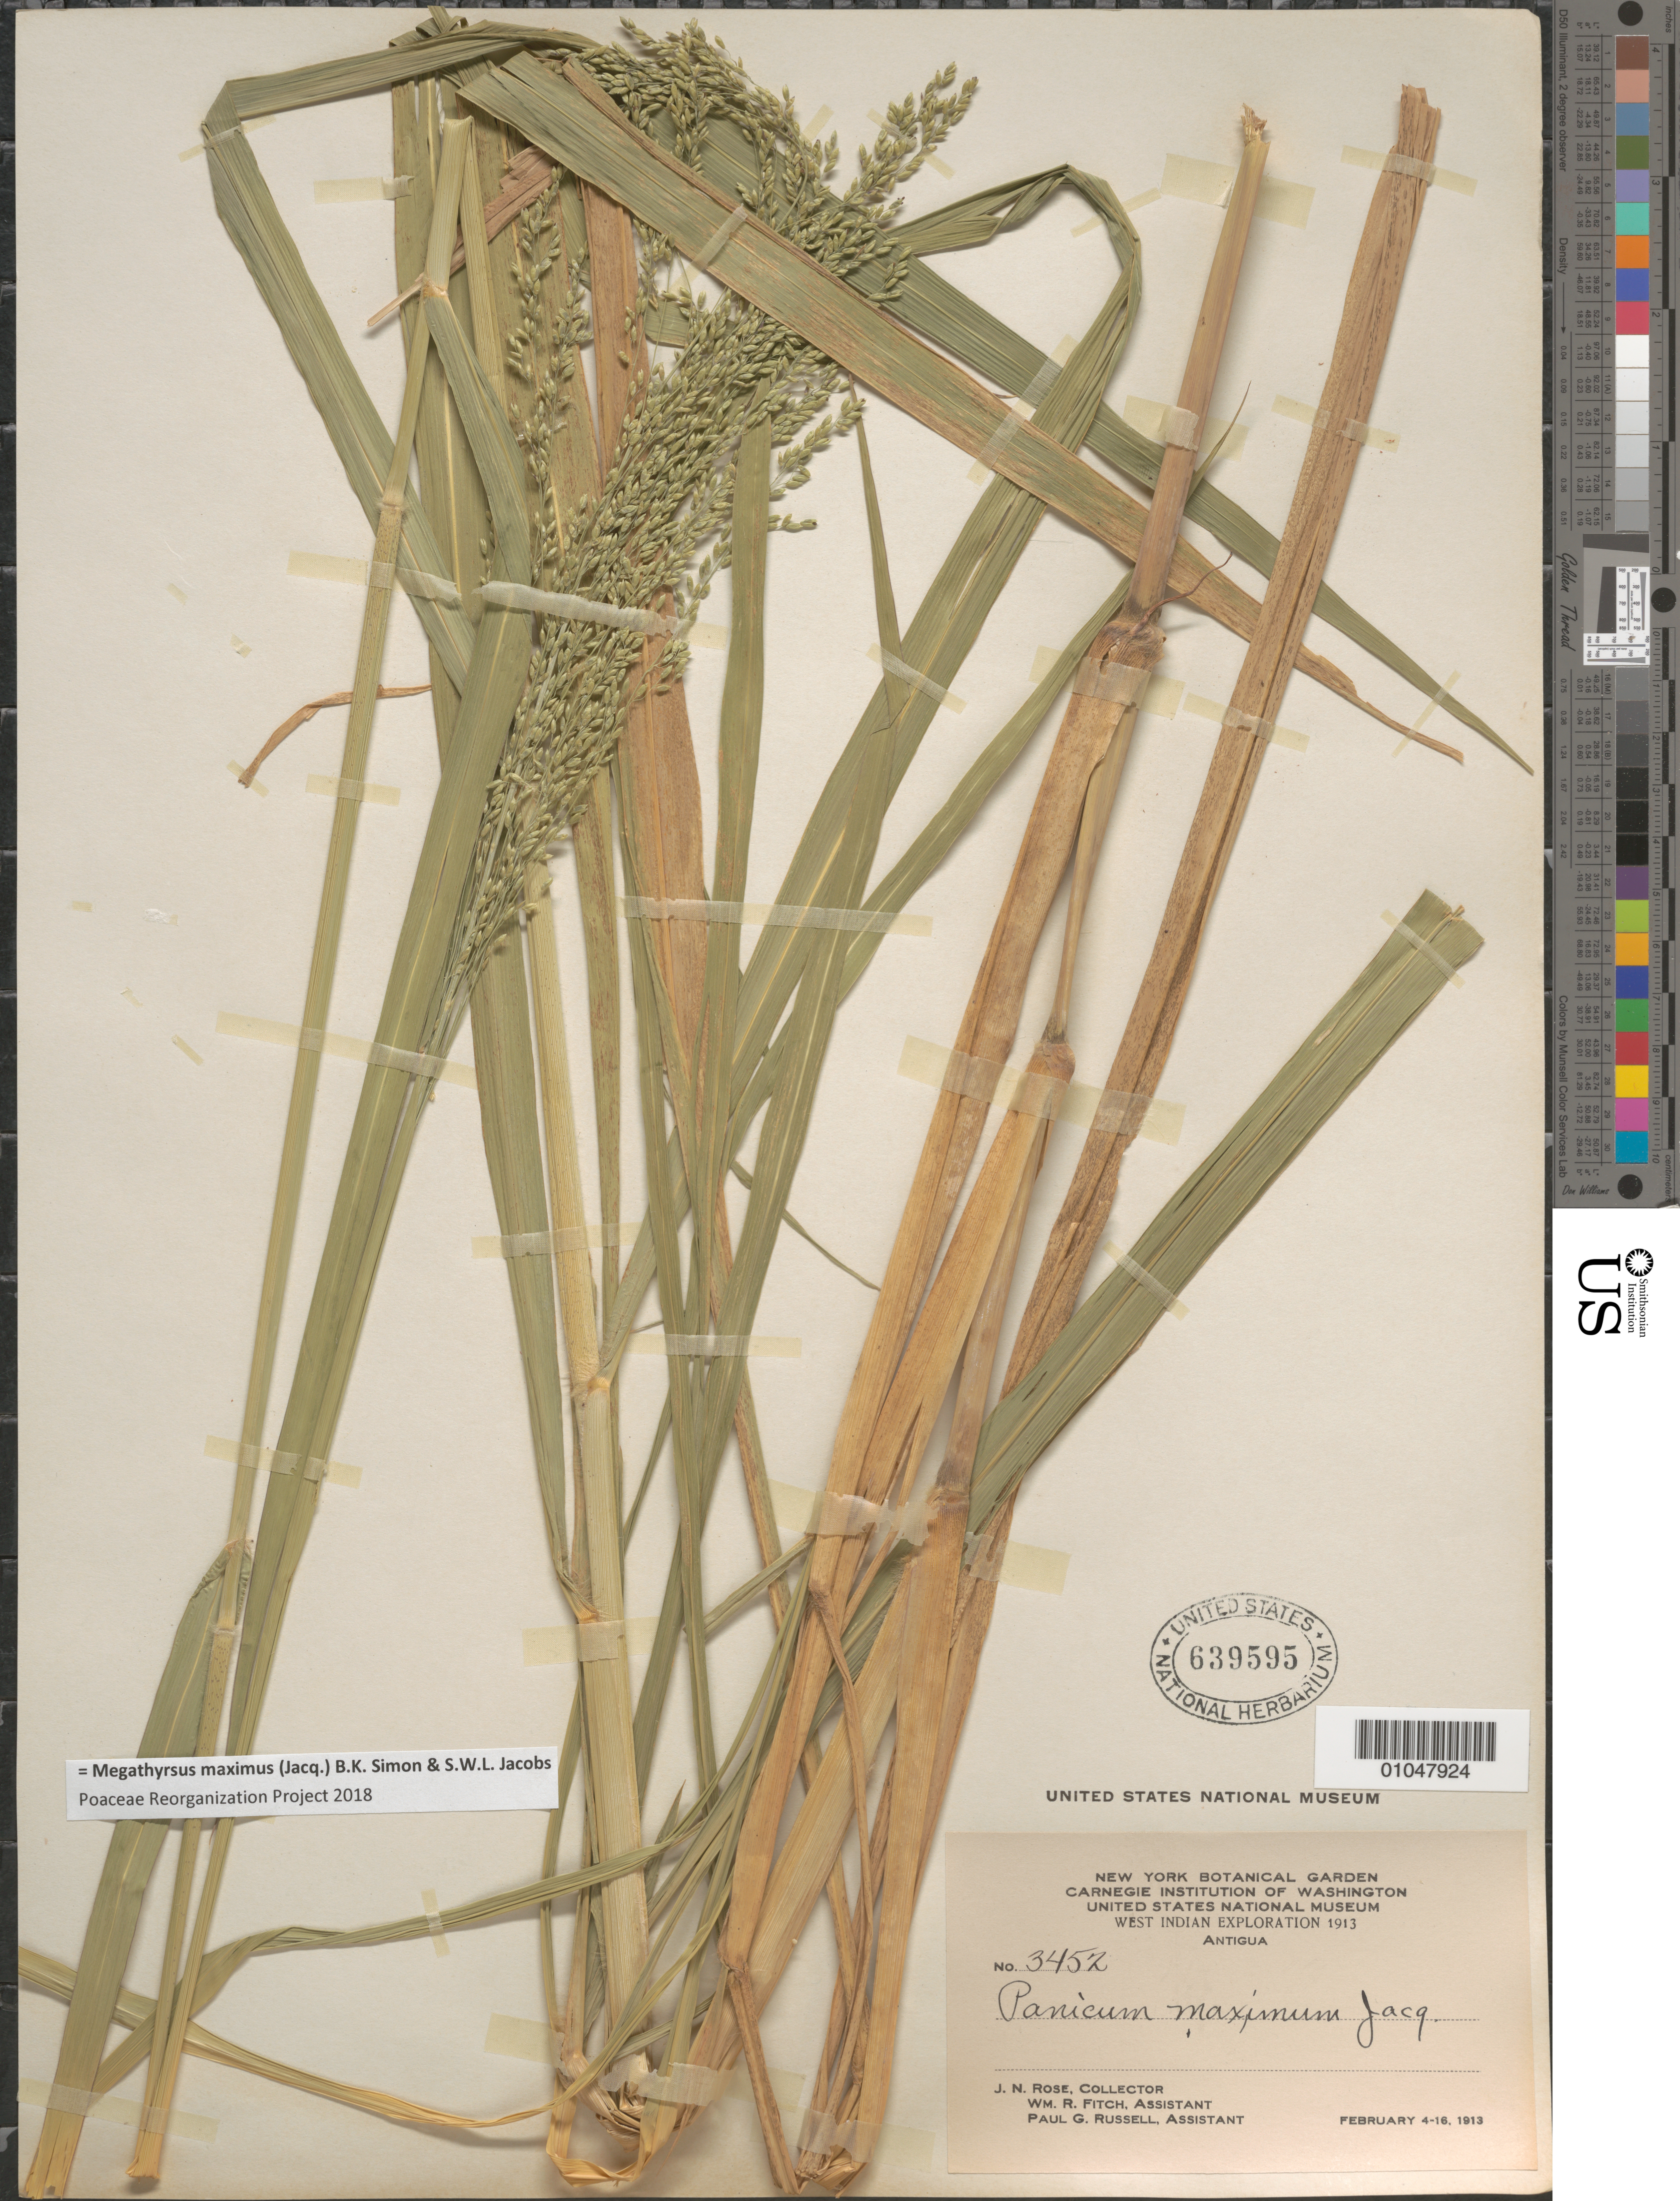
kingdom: Plantae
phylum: Tracheophyta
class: Liliopsida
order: Poales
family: Poaceae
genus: Panicum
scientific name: Panicum maximum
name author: Jacq.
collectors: J. N. Rose, W. R. Fitch & P. G. Russell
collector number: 3452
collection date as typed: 04 Feb 1913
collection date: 1913-02-04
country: Antigua and Barbuda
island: Antigua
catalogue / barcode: US 639595